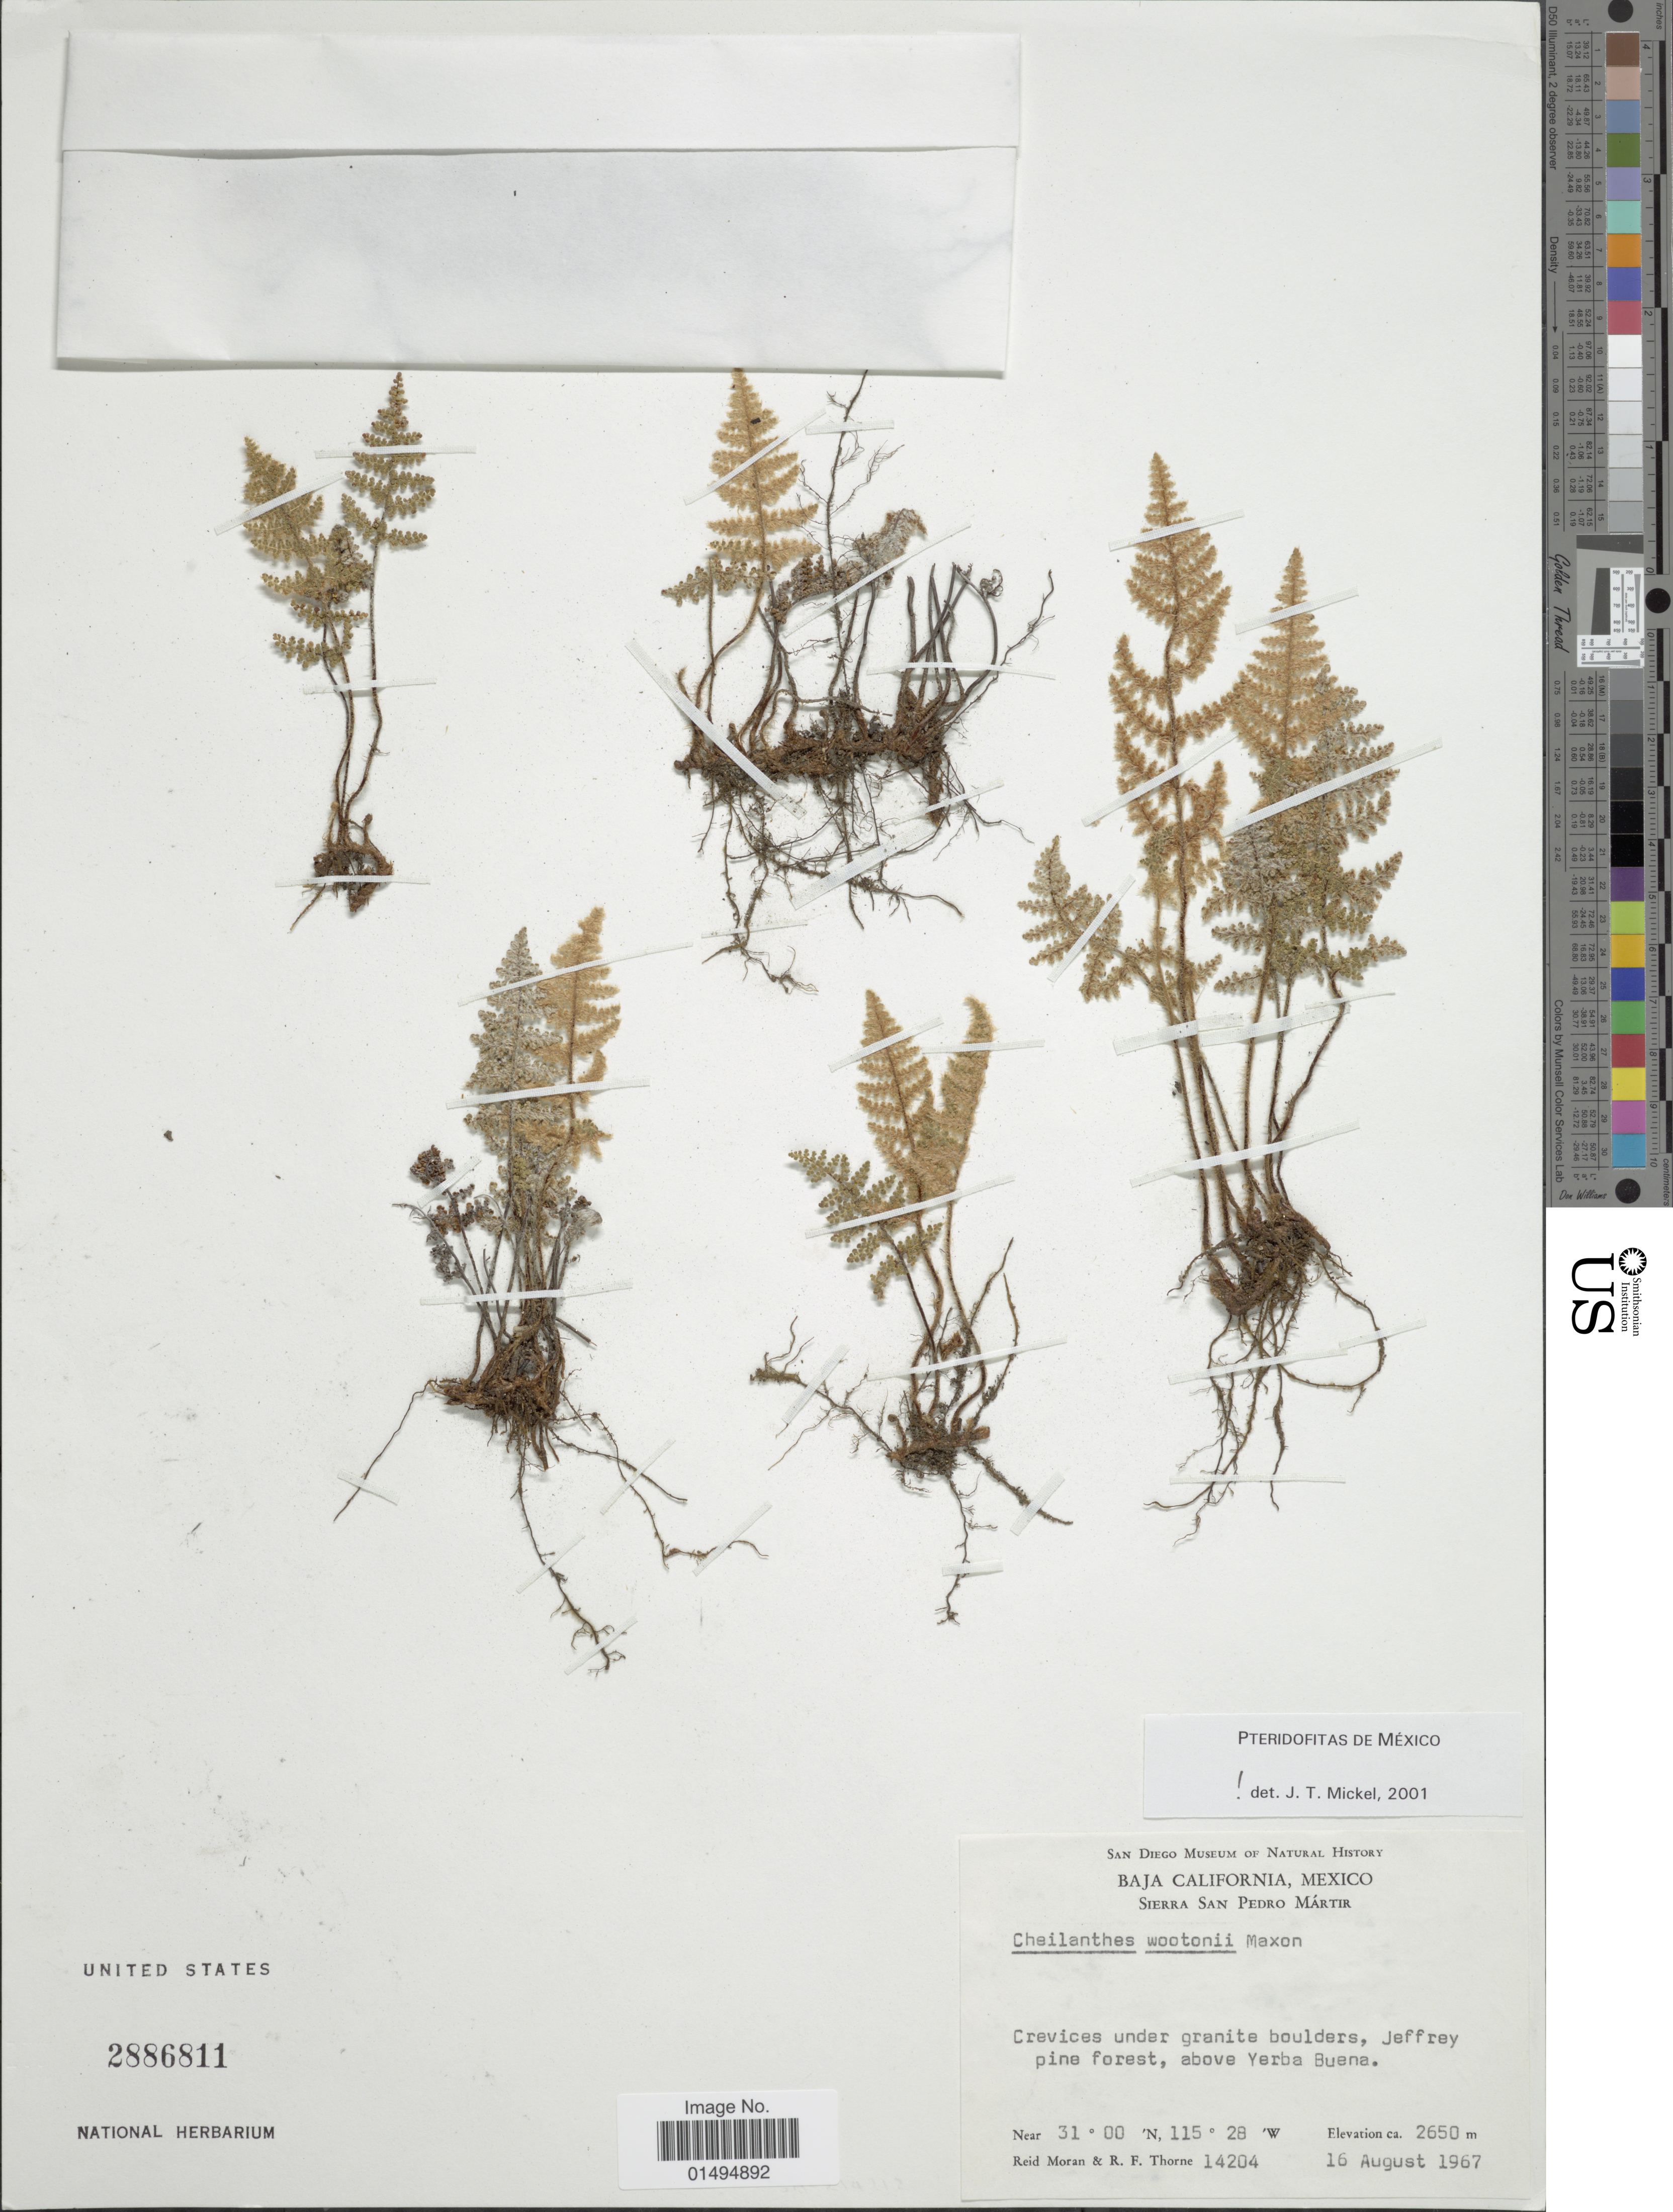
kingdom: Plantae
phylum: Tracheophyta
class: Polypodiopsida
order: Polypodiales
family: Pteridaceae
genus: Myriopteris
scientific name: Myriopteris wootonii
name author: (Maxon) Grusz & Windham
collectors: R. V. Moran & R. F. Thorne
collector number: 14204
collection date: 1967-08-16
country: Mexico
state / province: Baja California Norte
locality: Baja California, Sierra San Pedro Martir, Jeffrey pine forest, above Yerba Buena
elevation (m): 2650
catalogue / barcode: US 2886811